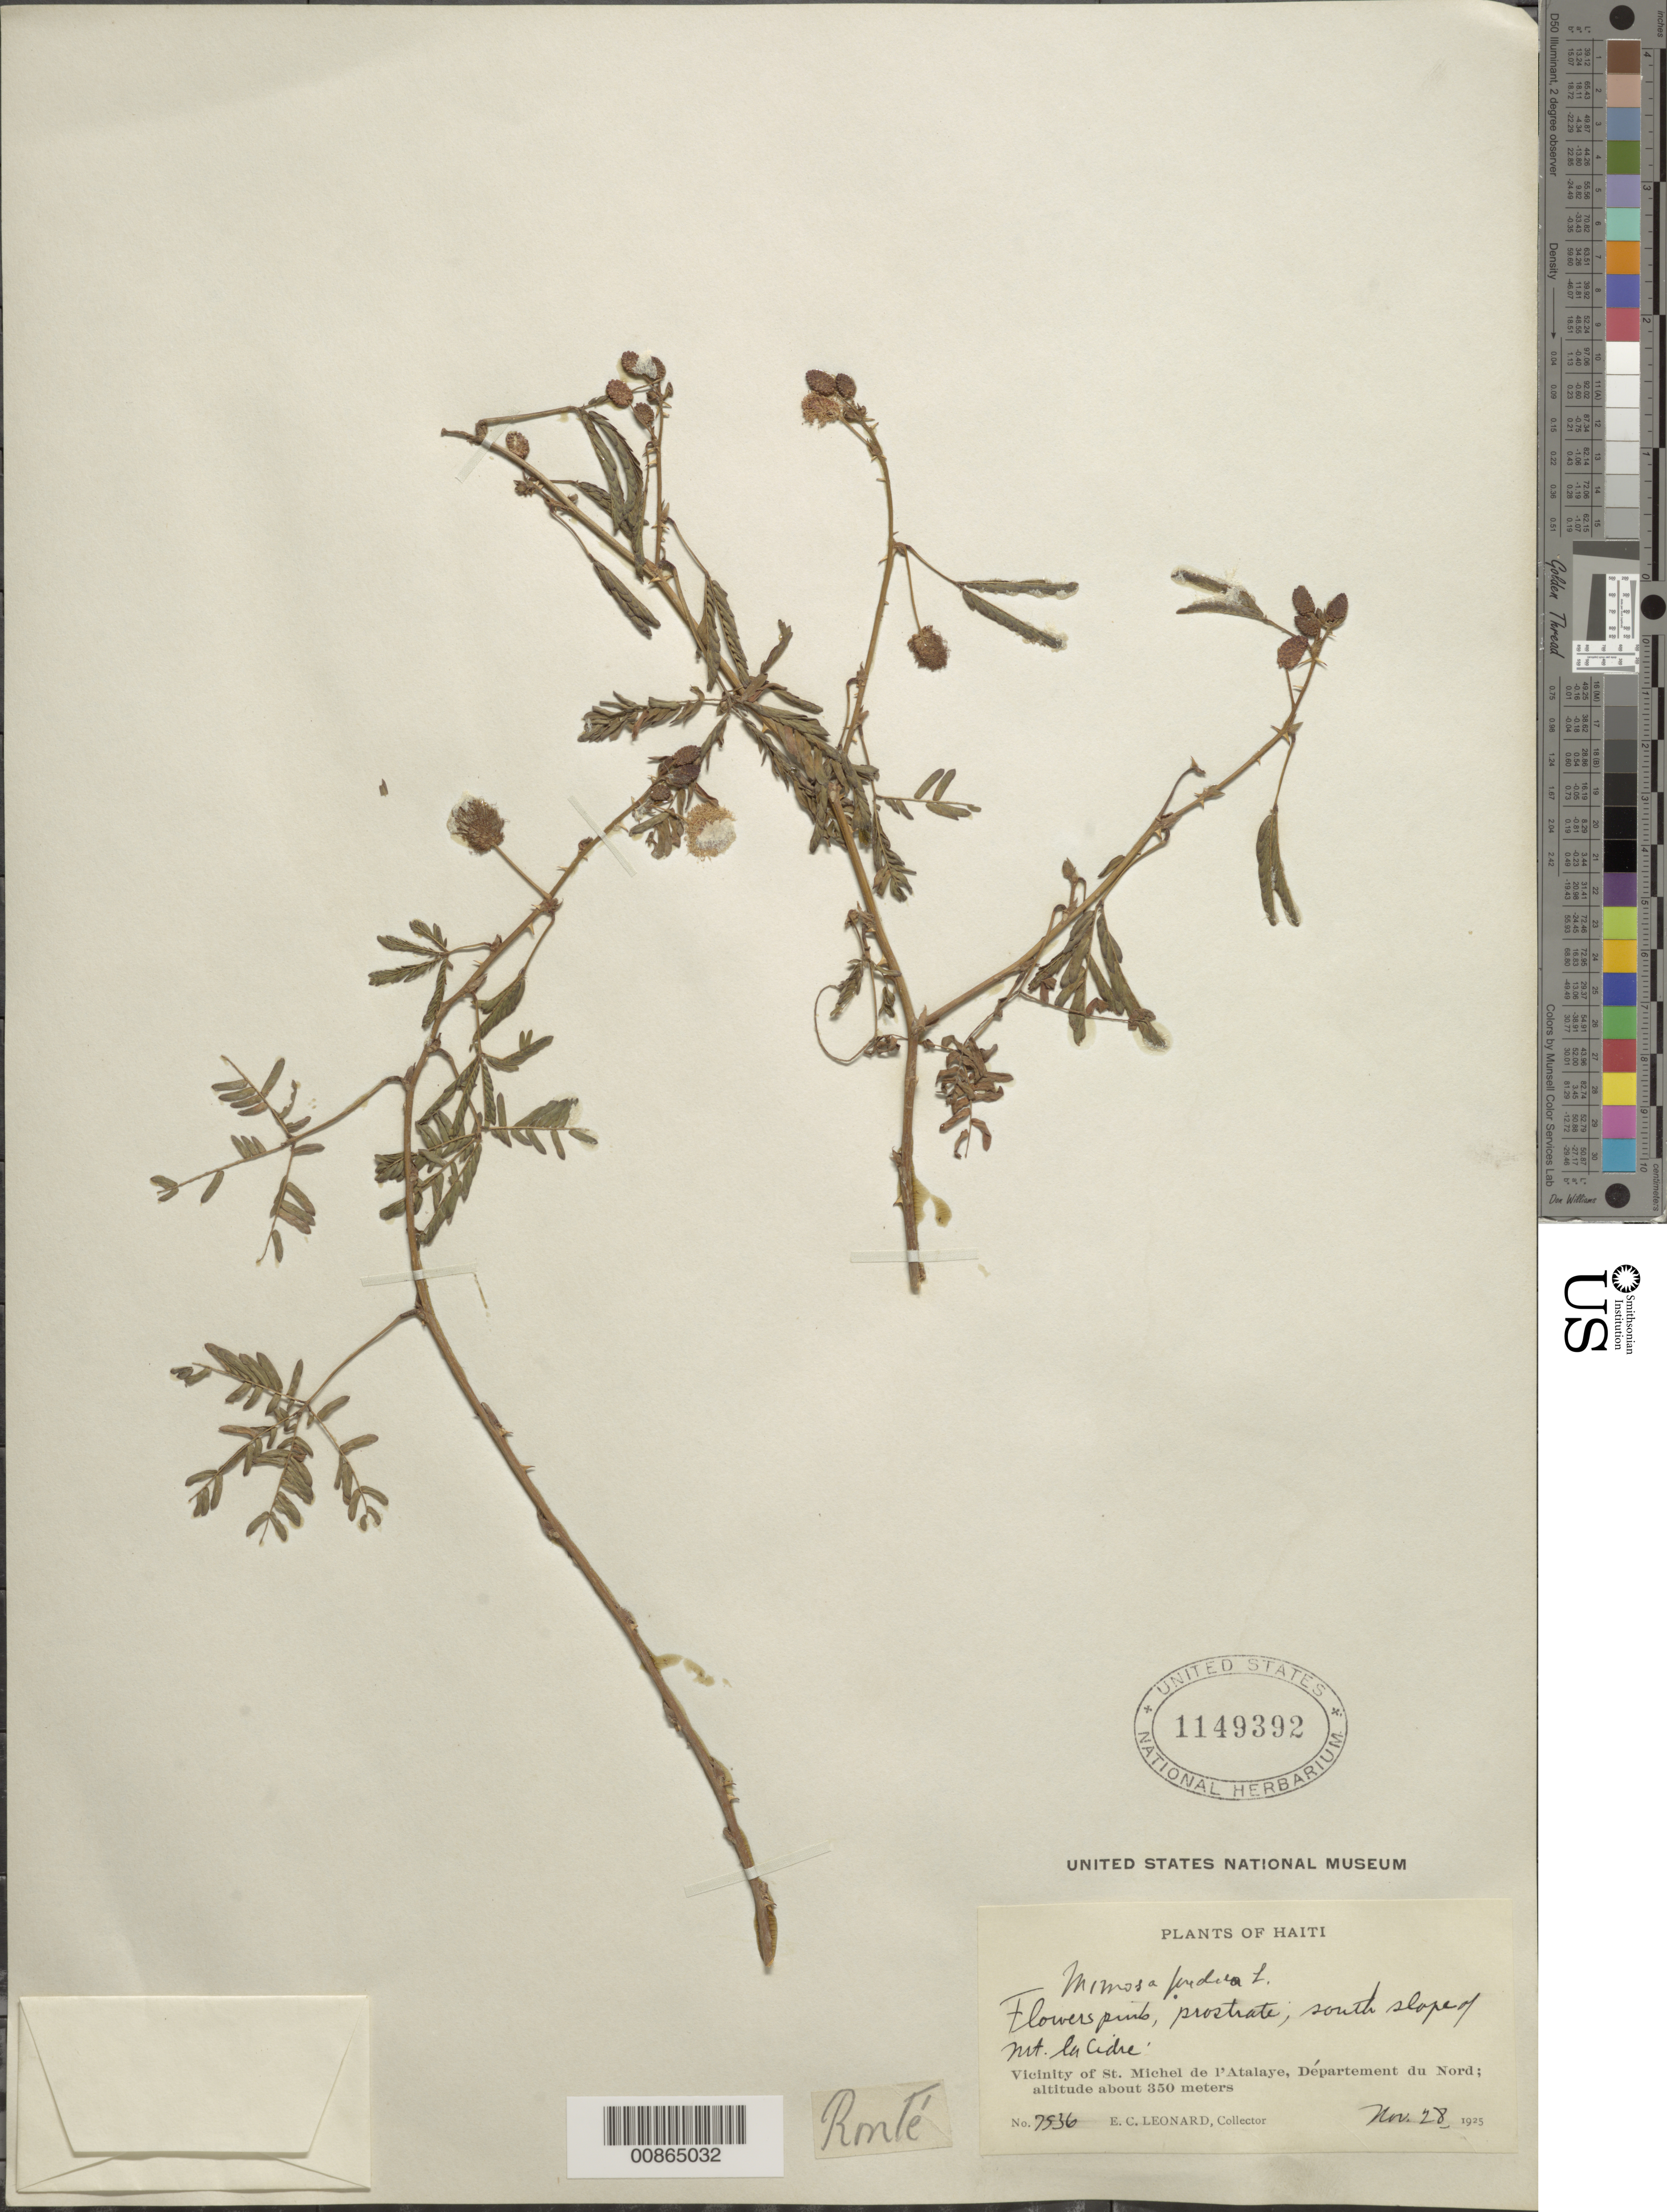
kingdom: Plantae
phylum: Tracheophyta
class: Magnoliopsida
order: Fabales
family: Fabaceae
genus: Mimosa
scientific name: Mimosa pudica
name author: L.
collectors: E. C. Leonard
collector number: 7536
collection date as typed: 28 Nov 1925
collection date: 1925-11-28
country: Haiti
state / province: Nord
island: Hispaniola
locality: Vicinity of St. Michel de l'Atalaye, south slope of Mt. la Cidre.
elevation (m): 350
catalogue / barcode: US 1149392